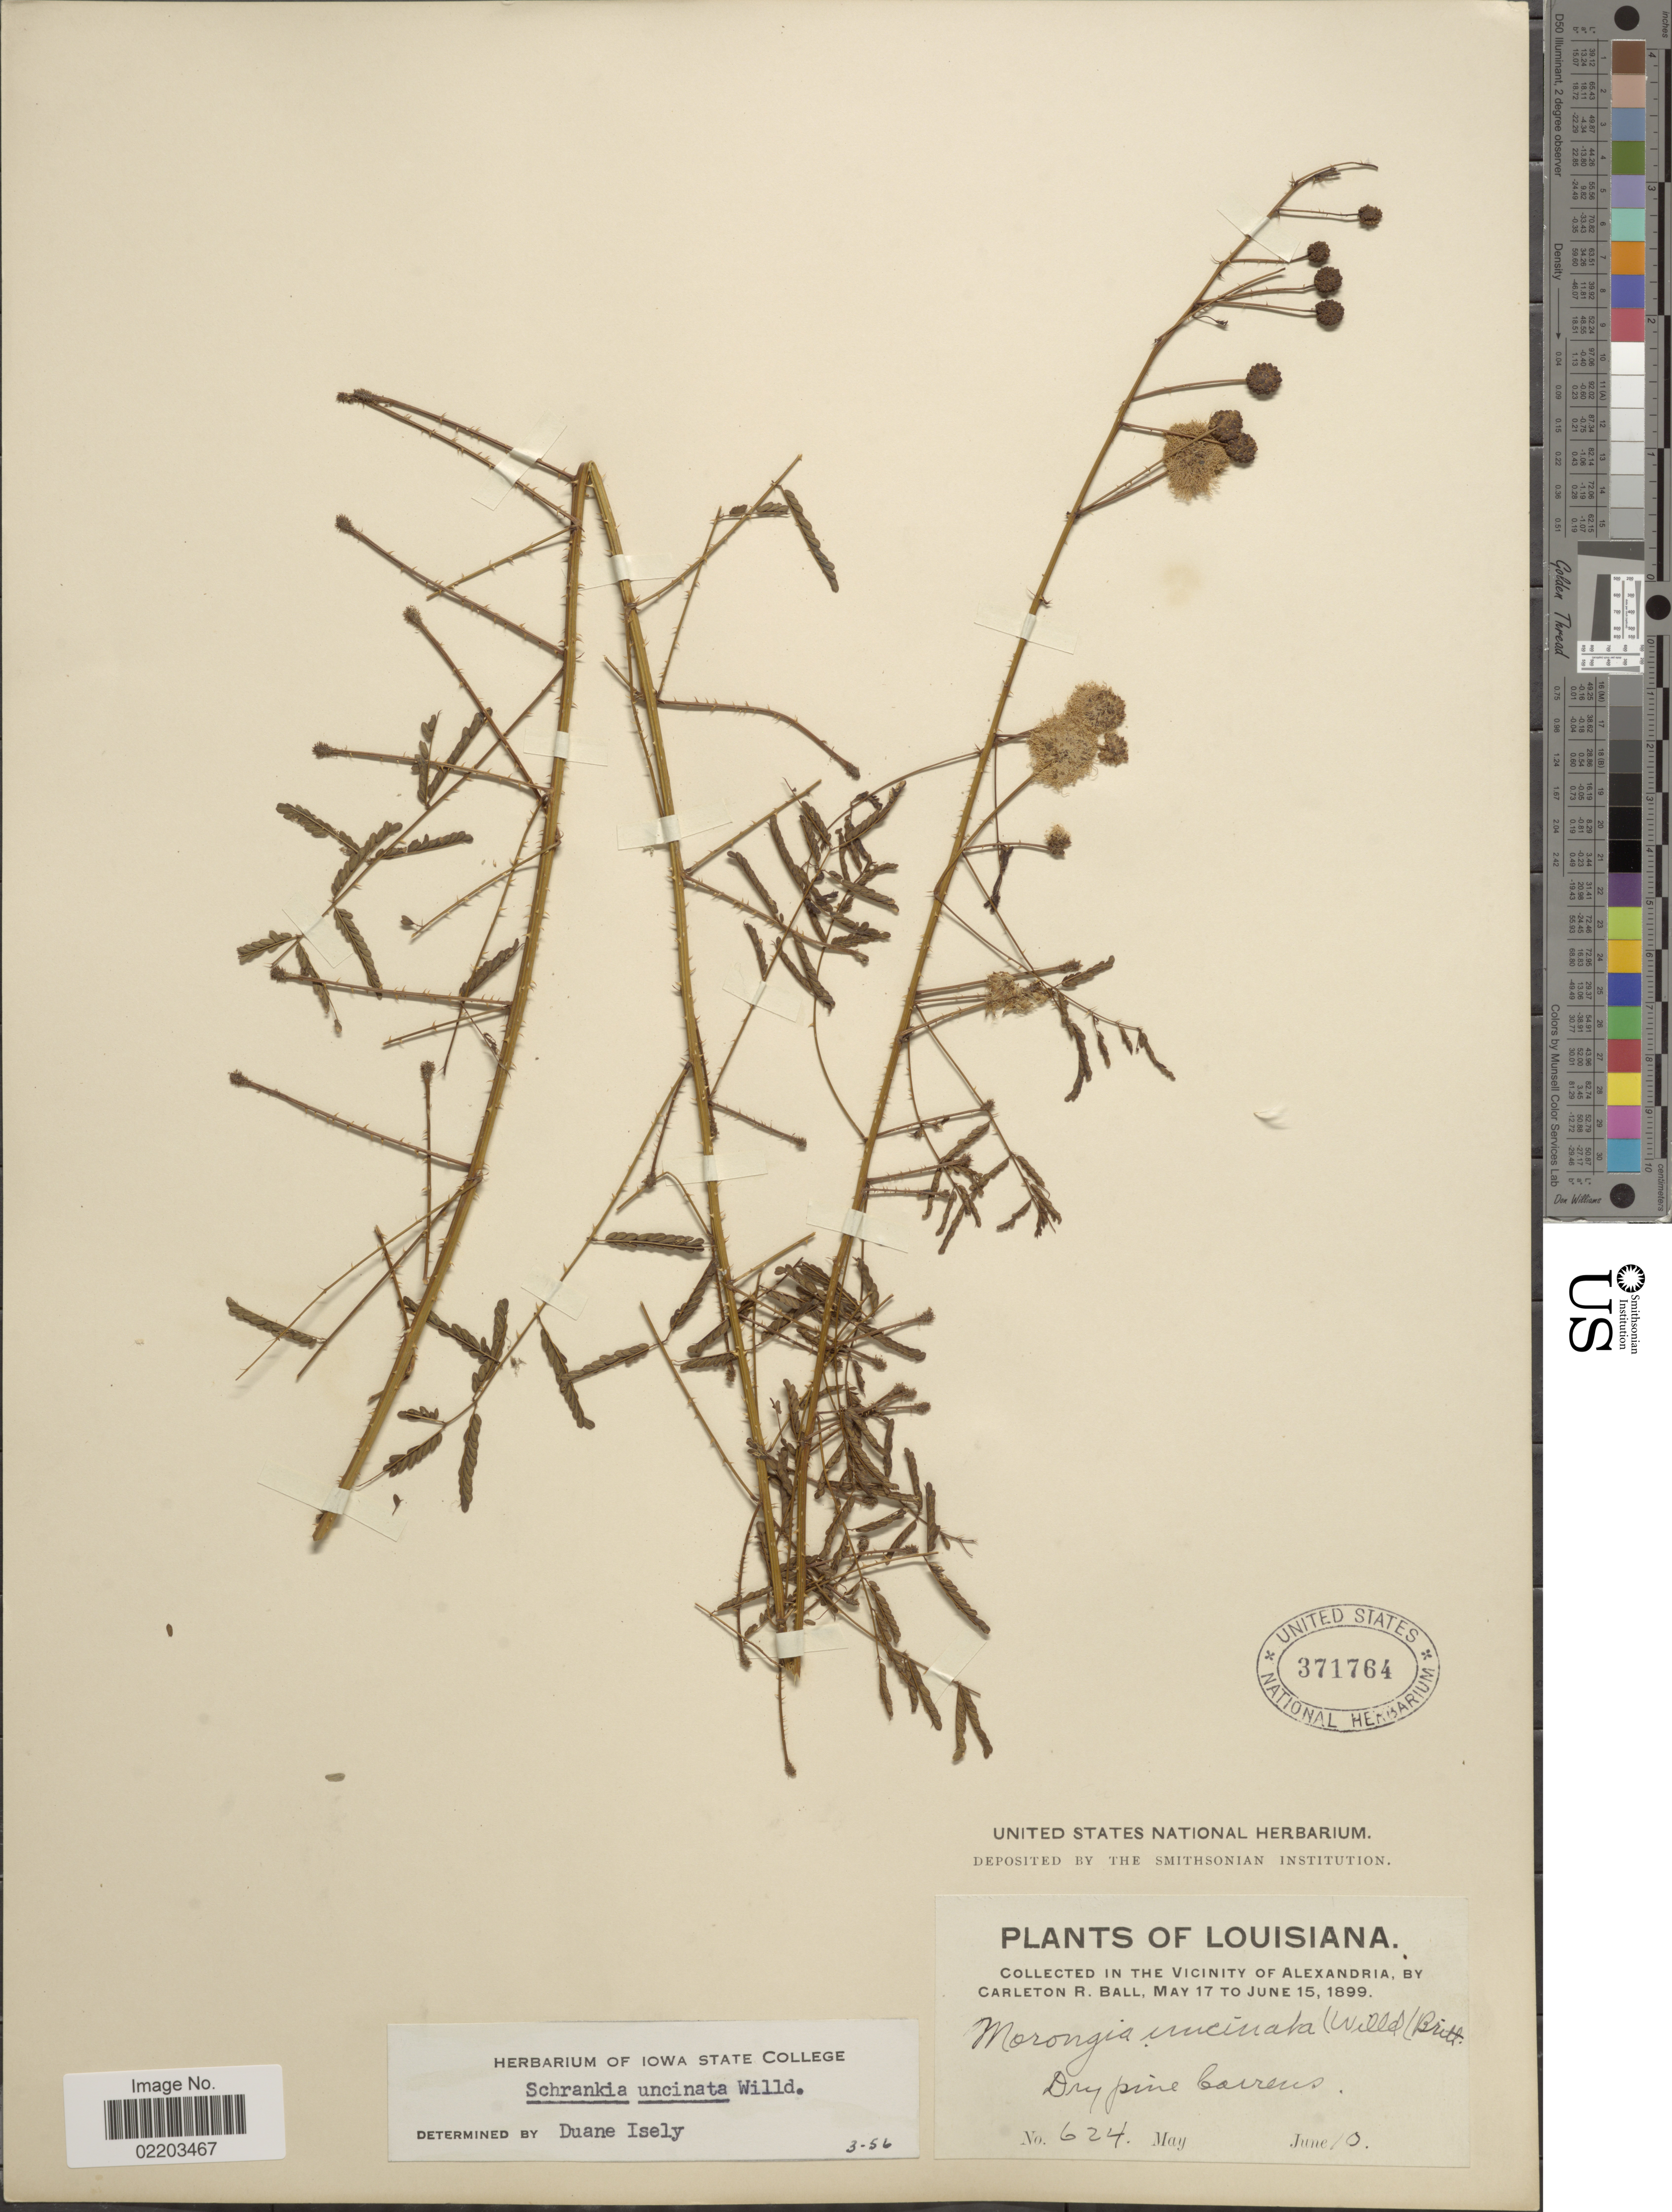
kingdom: Plantae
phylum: Tracheophyta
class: Magnoliopsida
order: Fabales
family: Fabaceae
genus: Mimosa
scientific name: Mimosa nuttallii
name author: (DC.) B.L. Turner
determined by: Strong, M. T., (US), Smithsonian Institution - National Museum of Natural History (UNITED STATES)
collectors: C. R. Ball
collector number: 624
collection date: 1899-06-10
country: United States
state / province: Louisiana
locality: In the Vicinity of Alexandria, Dry pine barrens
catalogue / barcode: US 371764